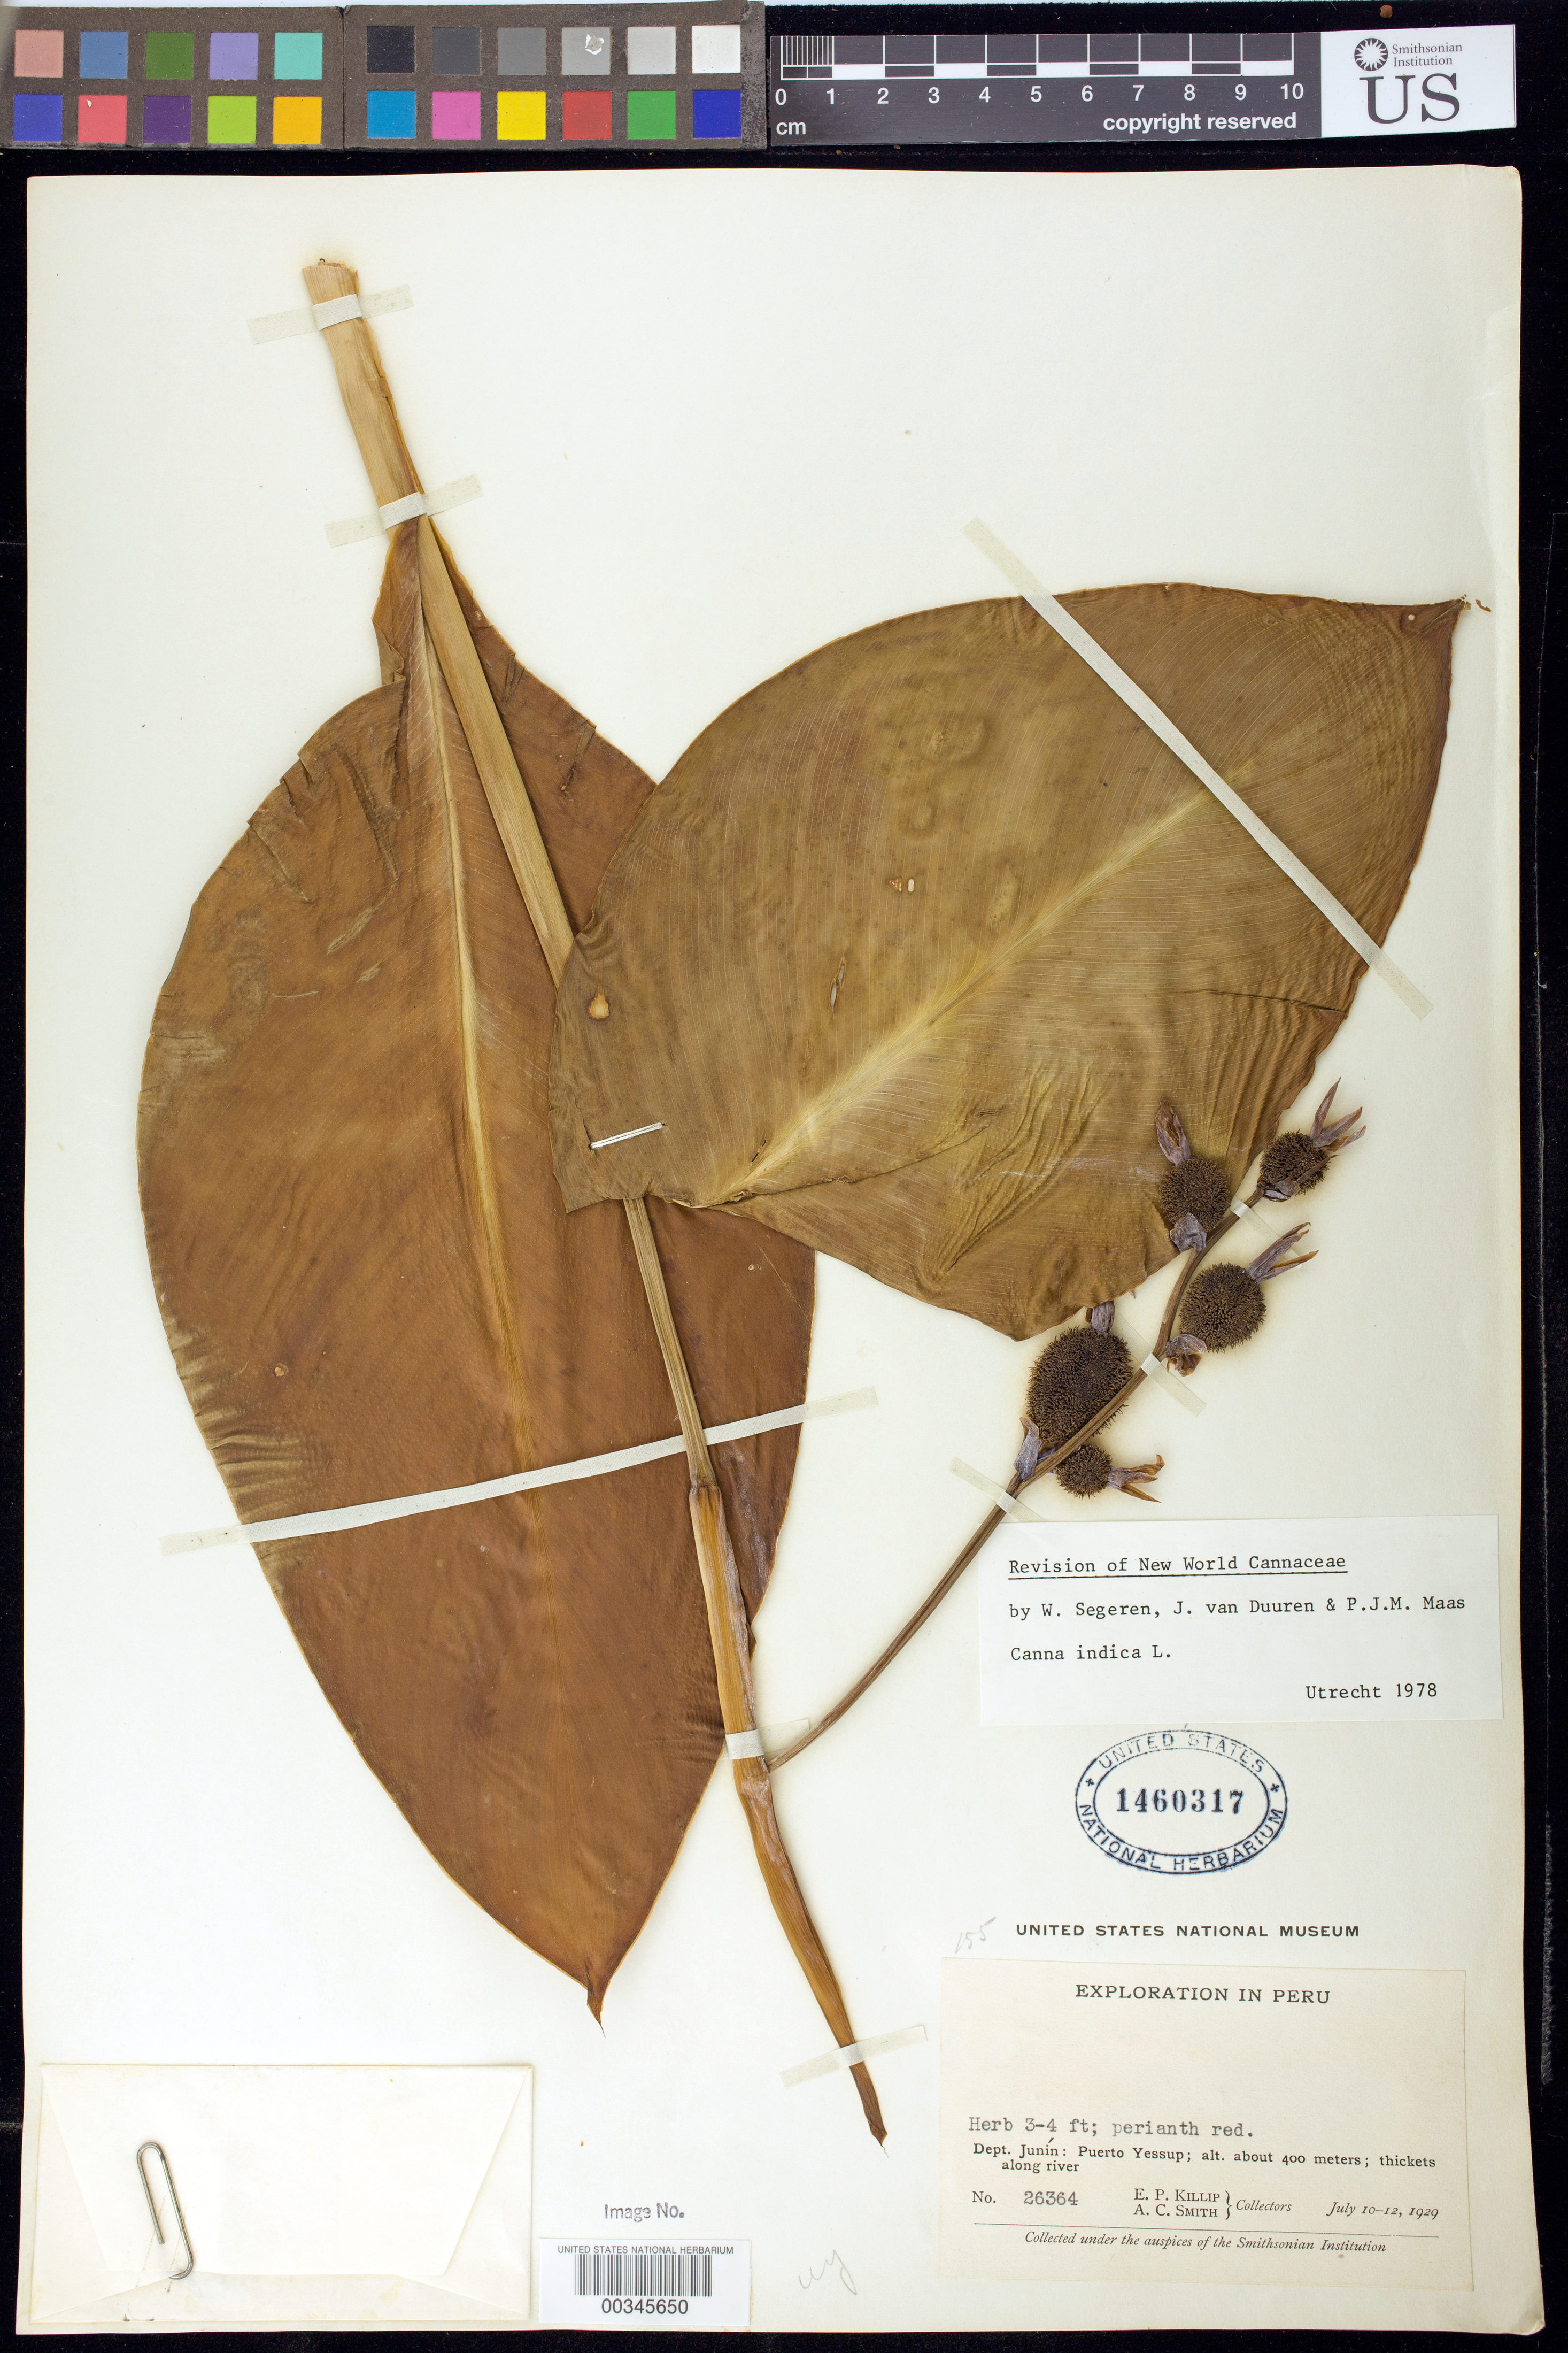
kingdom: Plantae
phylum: Tracheophyta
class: Liliopsida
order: Zingiberales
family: Cannaceae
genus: Canna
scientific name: Canna indica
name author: L.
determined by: Segeren, W.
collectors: E. P. Killip & A. C. Smith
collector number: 26364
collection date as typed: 10 Jul 1929 to 12 Jul 1929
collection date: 1929-07-10/1929-07-12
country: Peru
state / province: Junín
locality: Puerto Yessup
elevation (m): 400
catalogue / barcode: US 1460317